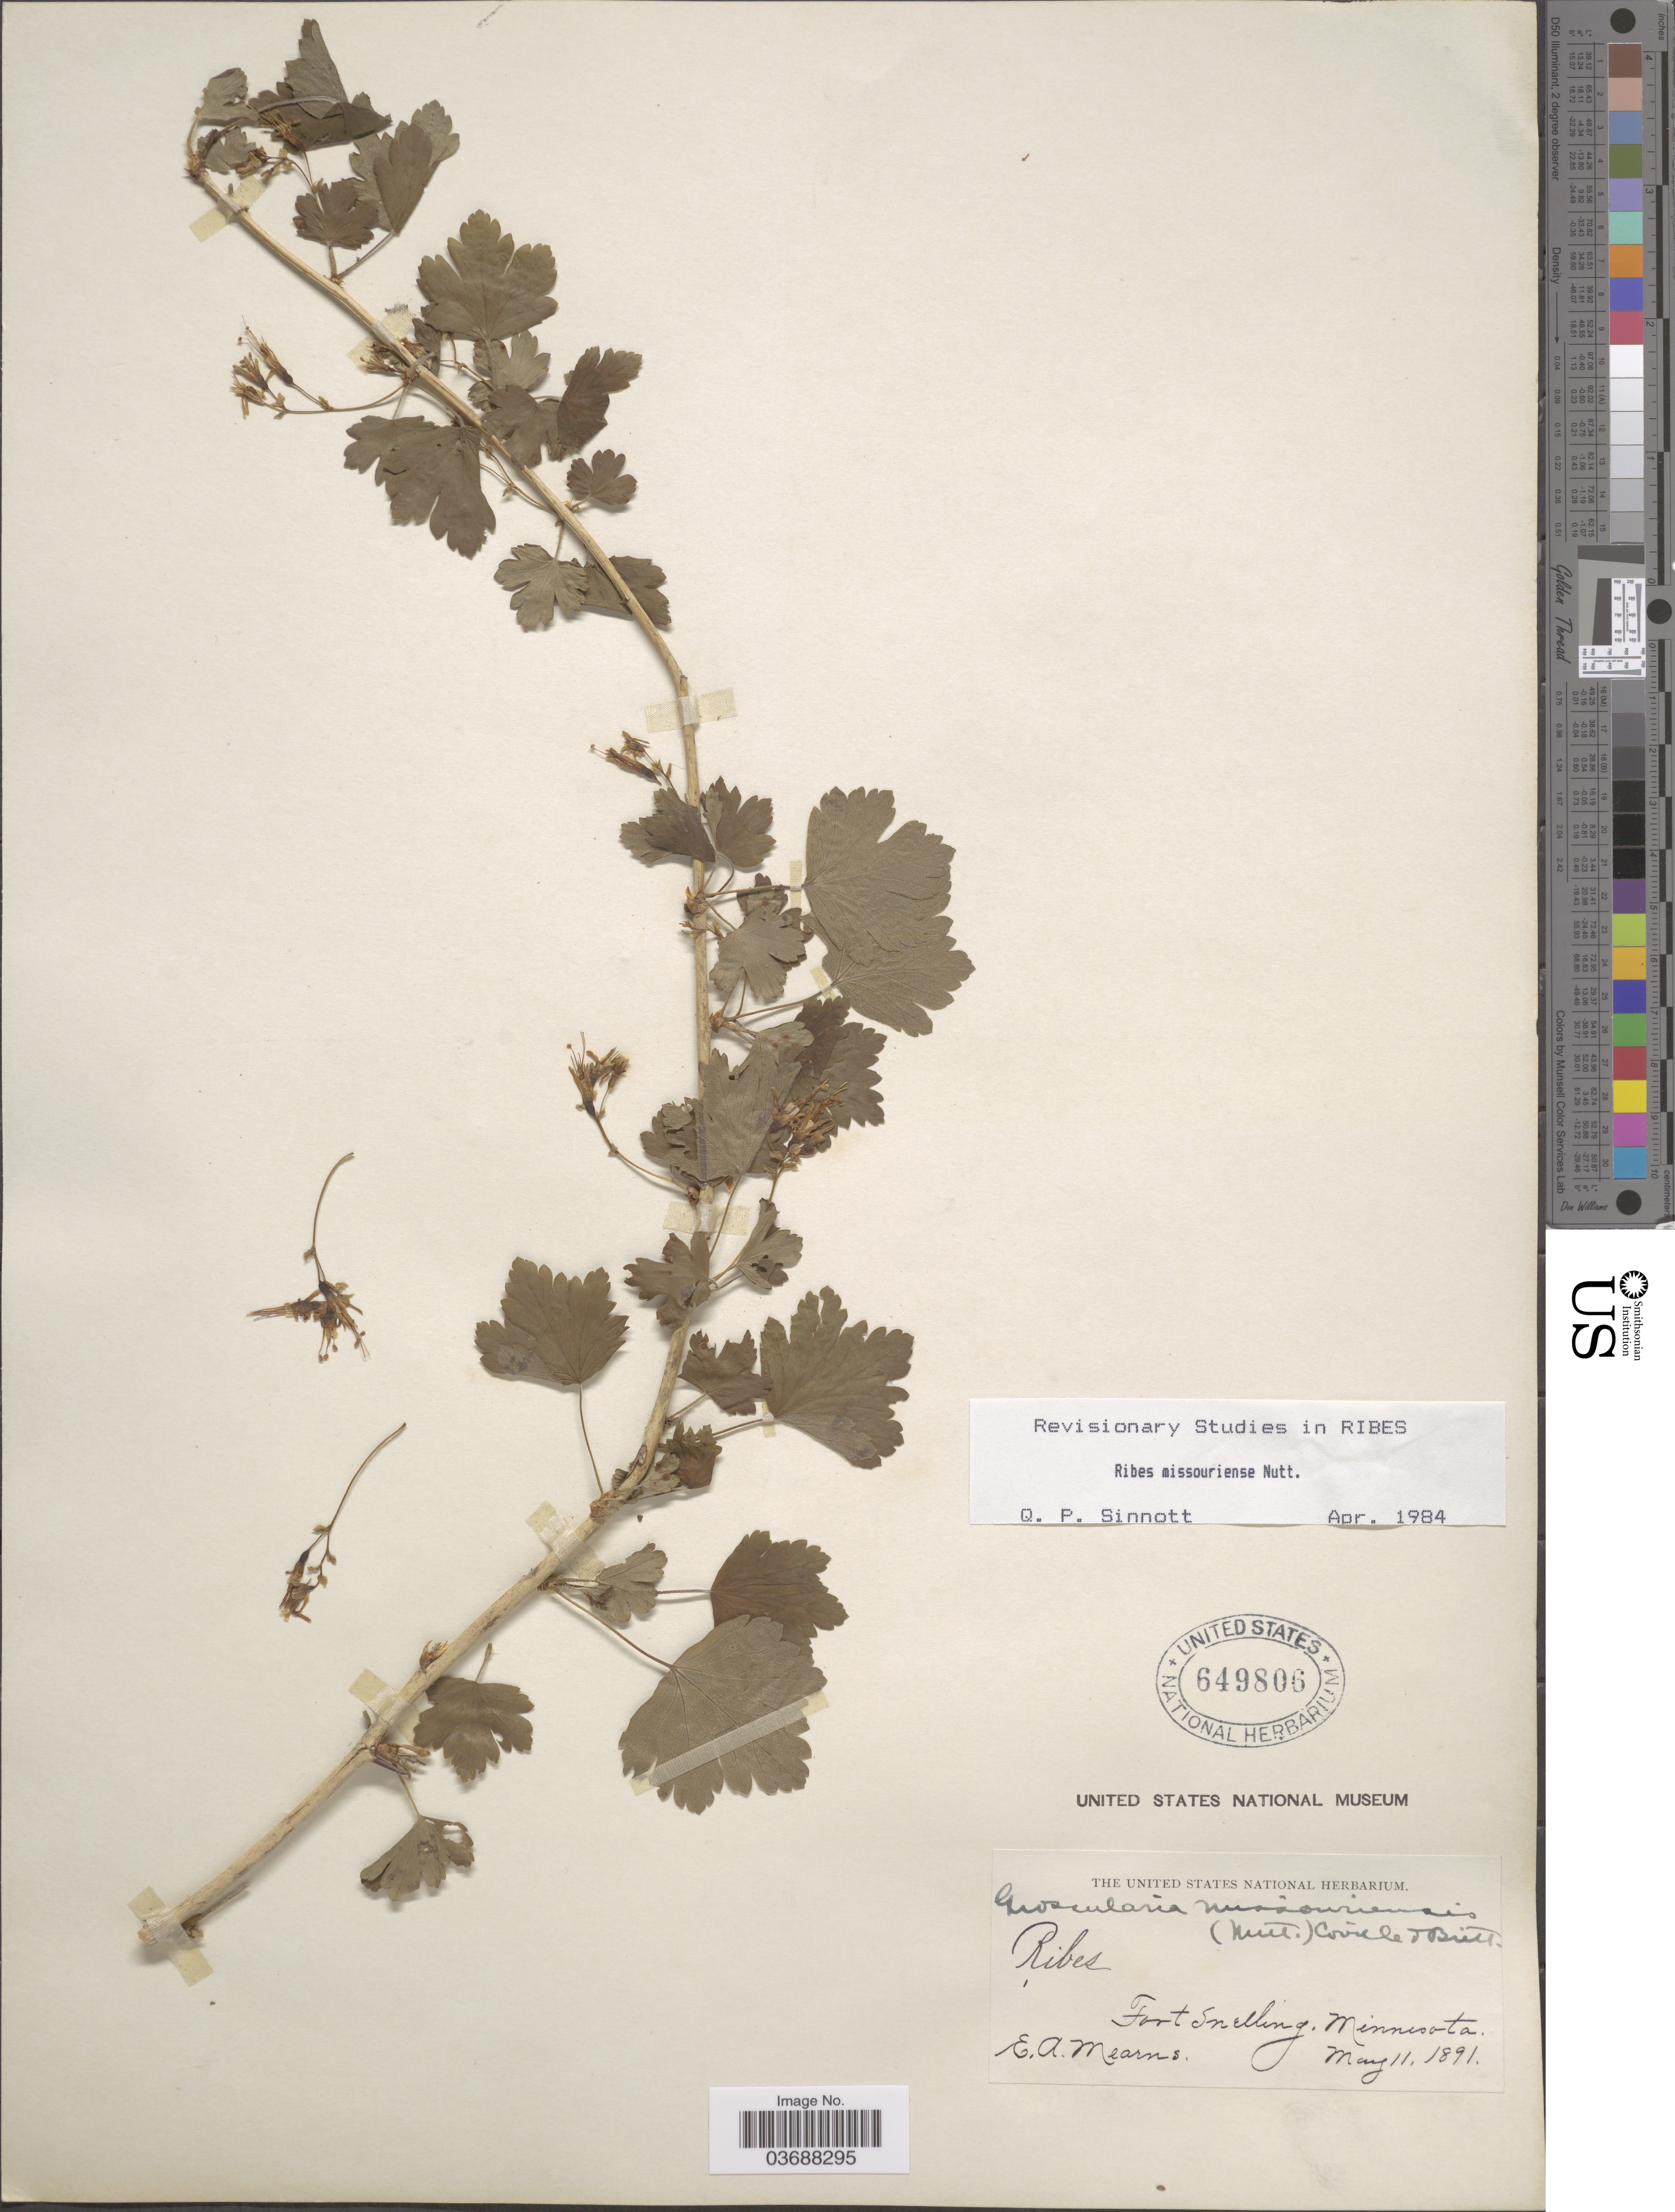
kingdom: Plantae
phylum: Tracheophyta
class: Magnoliopsida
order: Saxifragales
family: Grossulariaceae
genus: Ribes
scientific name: Ribes missouriense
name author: Nutt.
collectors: E. A. Mearns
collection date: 1891-05-11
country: United States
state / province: Minnesota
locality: Fort Snelling.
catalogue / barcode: US 649806